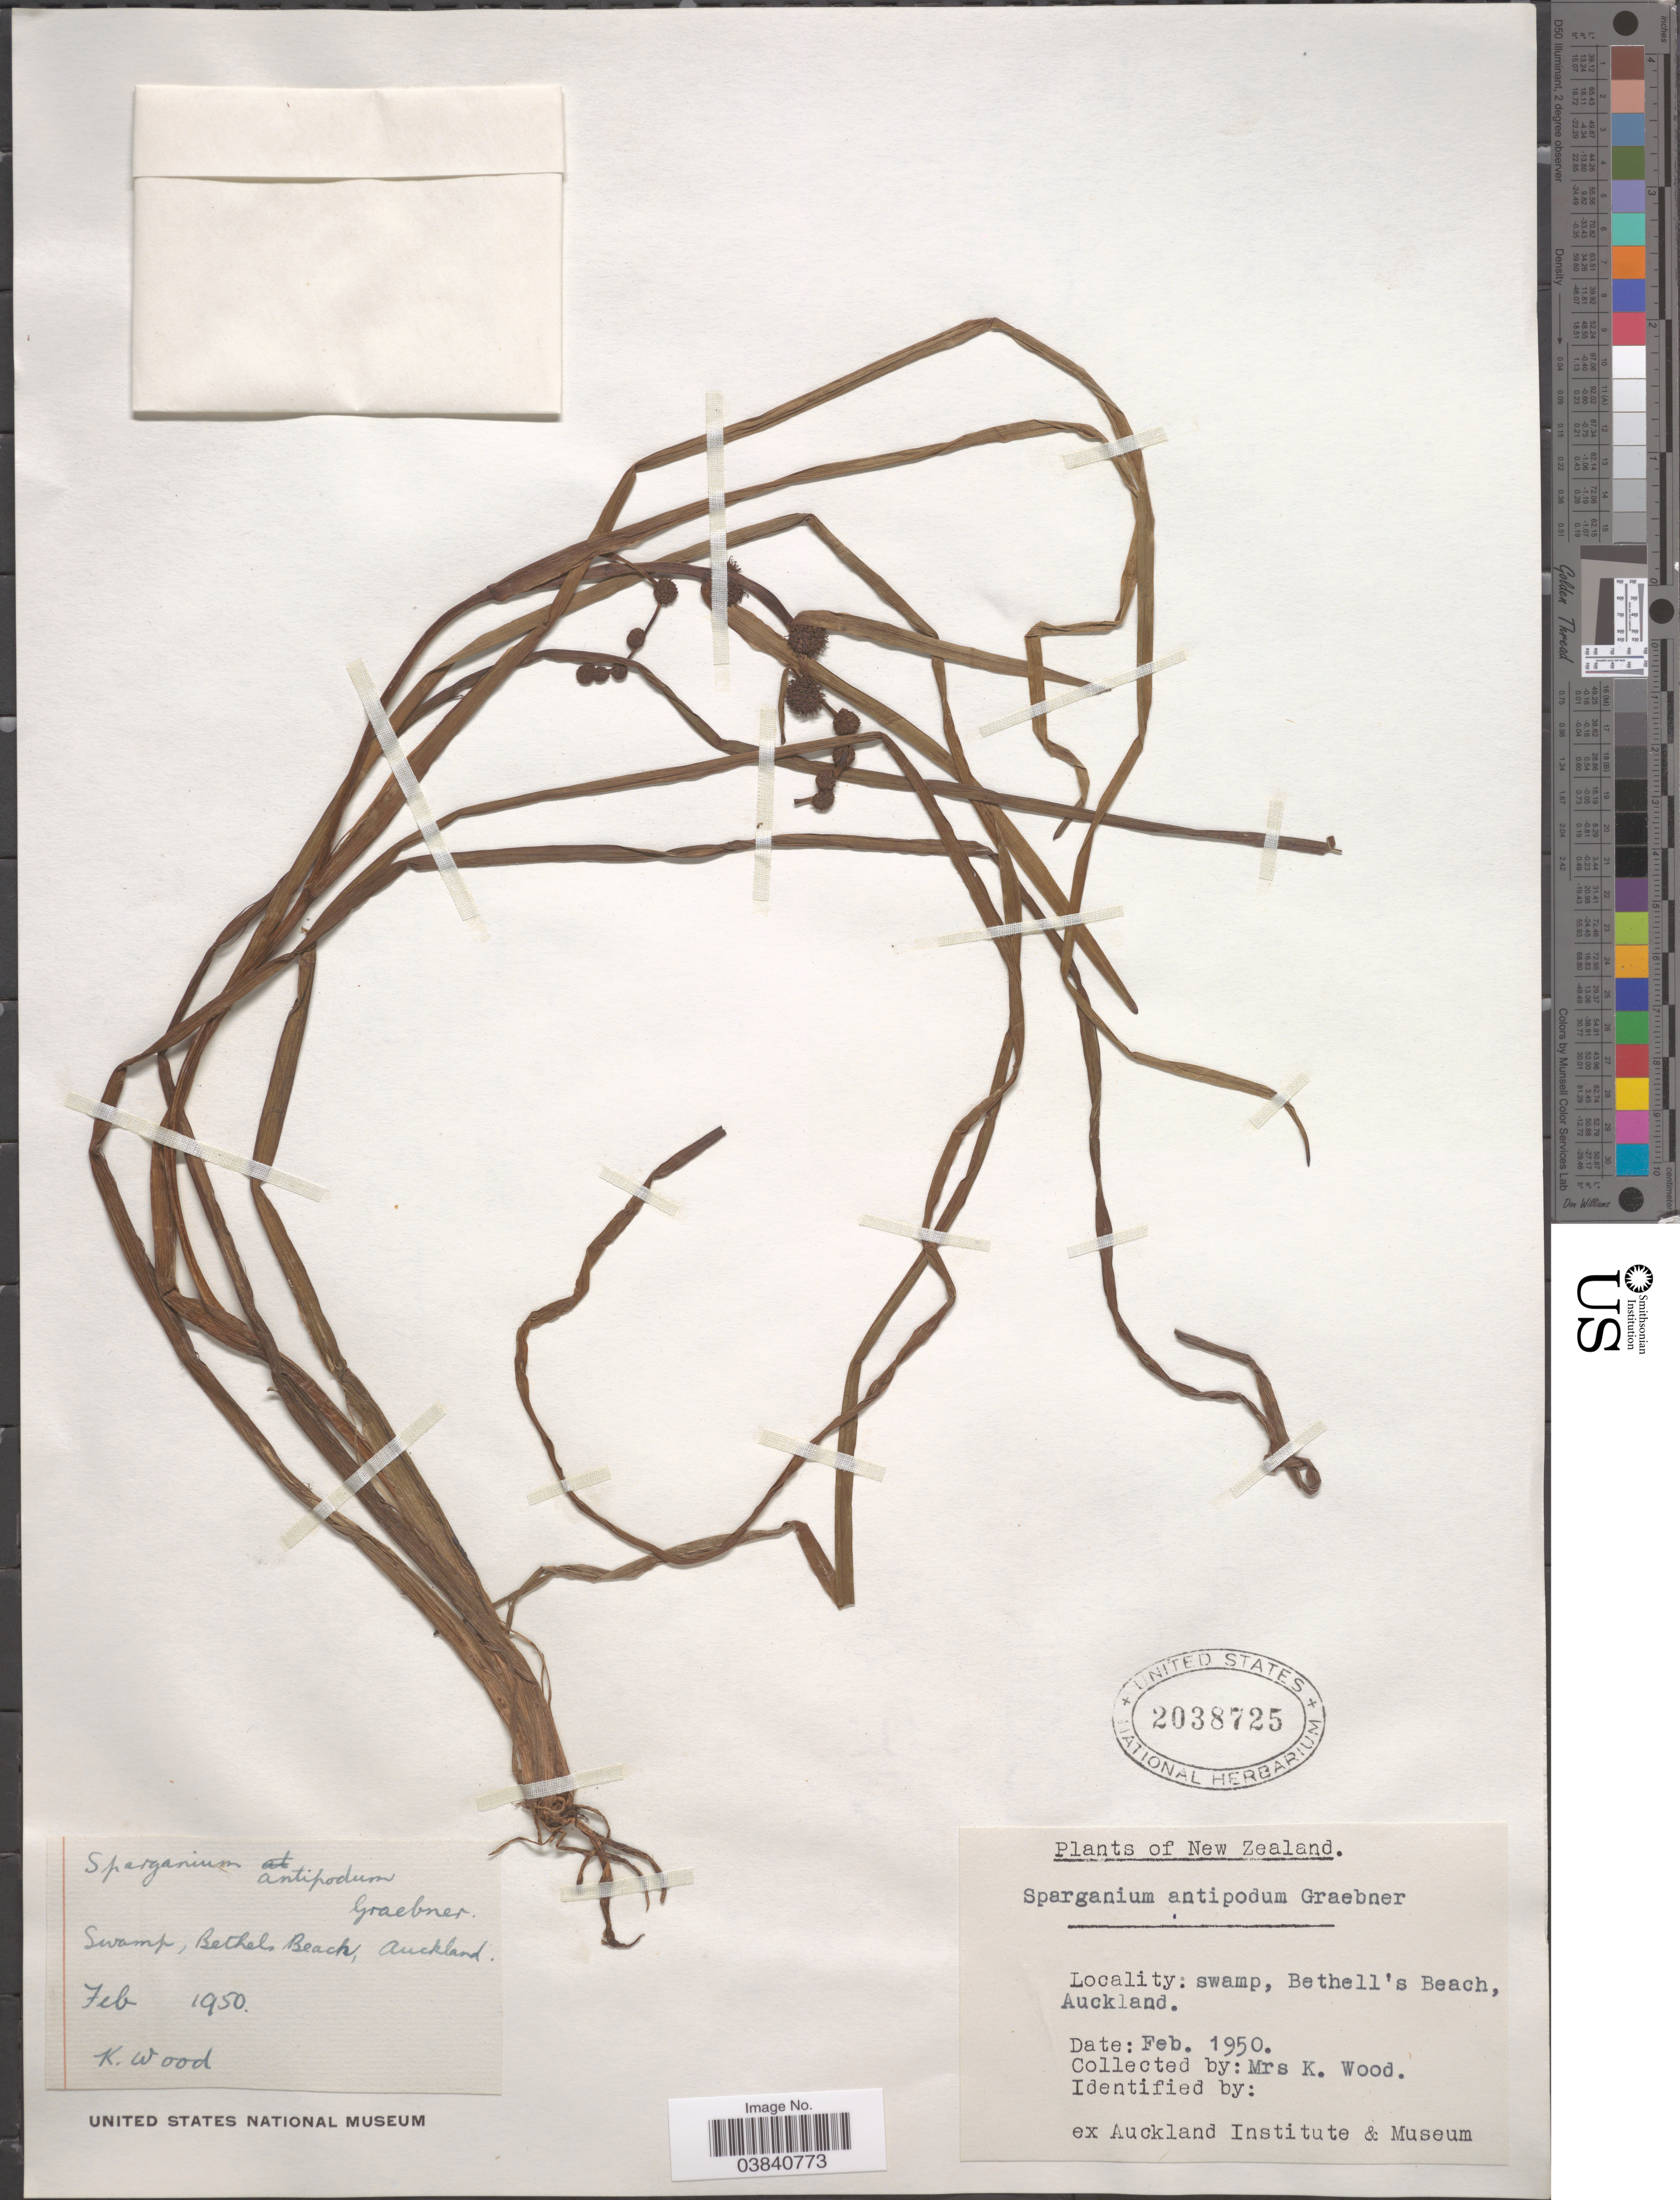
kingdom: Plantae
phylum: Tracheophyta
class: Liliopsida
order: Poales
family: Typhaceae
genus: Sparganium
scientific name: Sparganium antipodum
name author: Graebn.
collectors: K. Wood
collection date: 1950-02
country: New Zealand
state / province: Auckland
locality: Bethell's Beach.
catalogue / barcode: US 2038725